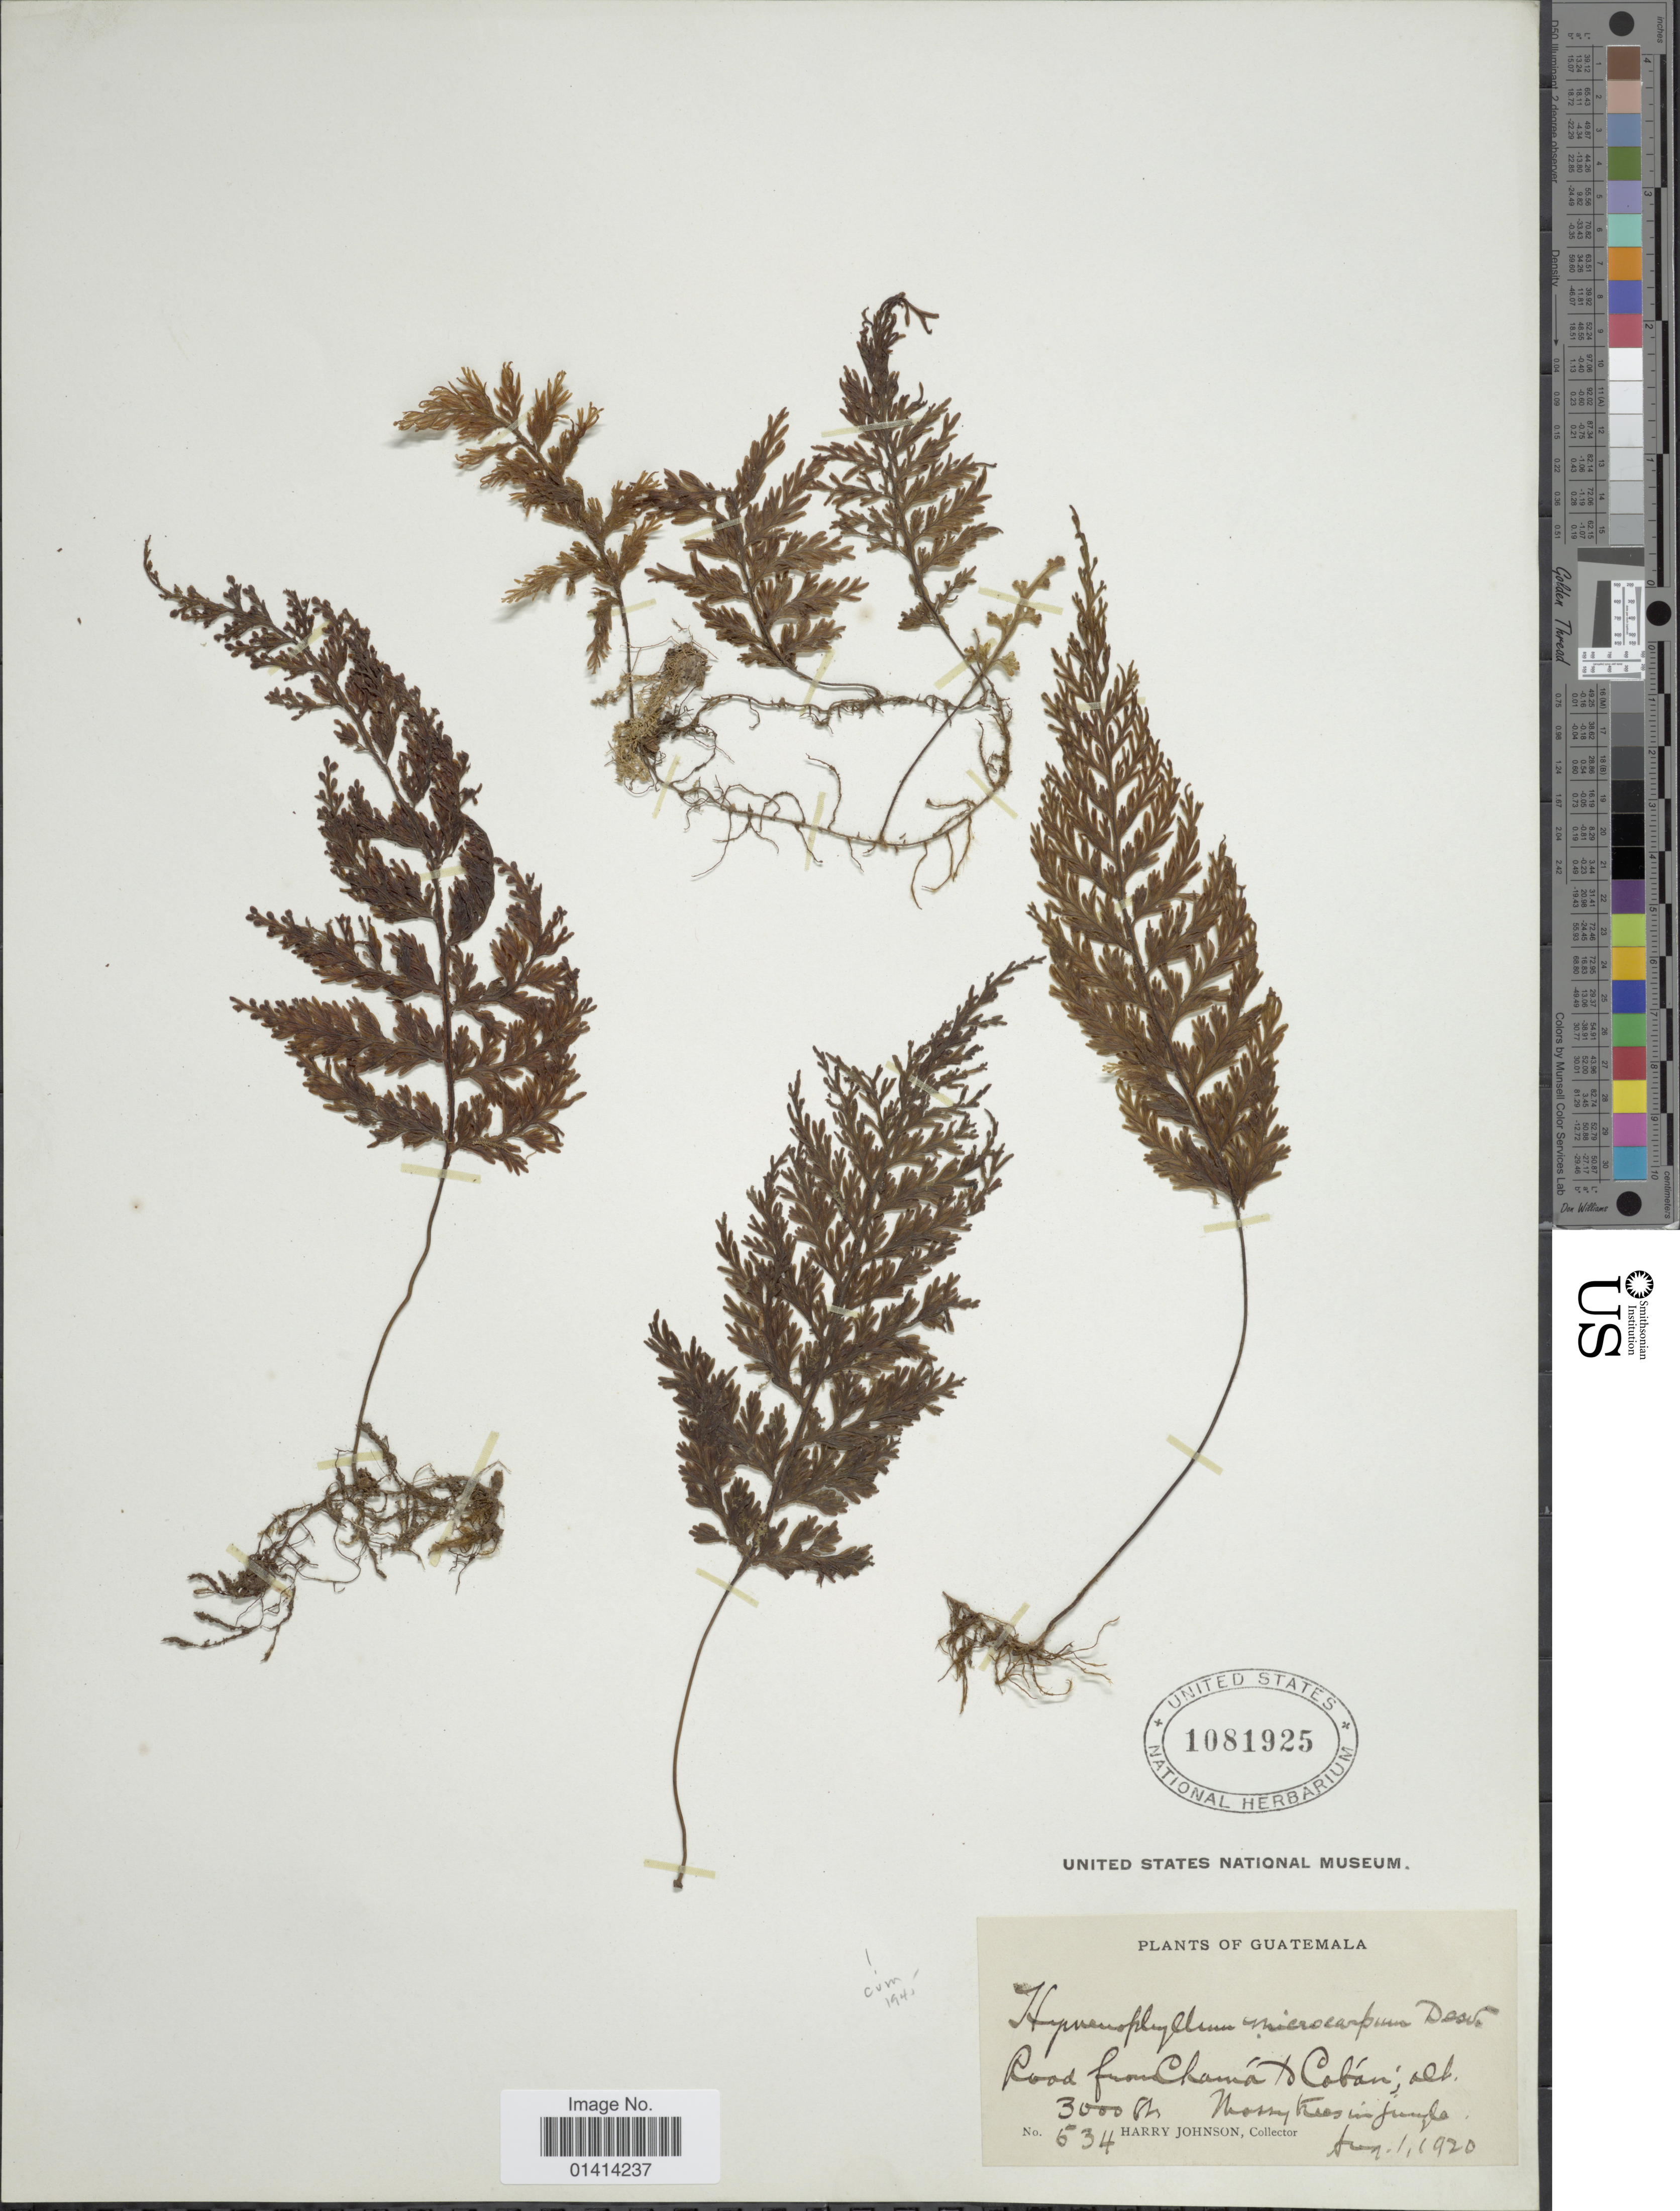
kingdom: Plantae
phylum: Tracheophyta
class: Polypodiopsida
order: Hymenophyllales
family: Hymenophyllaceae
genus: Hymenophyllum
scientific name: Hymenophyllum microcarpum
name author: (Desv.) Lellinger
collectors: H. Johnson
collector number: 534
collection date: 1920-08-01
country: Guatemala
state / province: Alta Verapaz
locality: Road from Chamá to Cobán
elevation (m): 914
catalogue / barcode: US 1081925